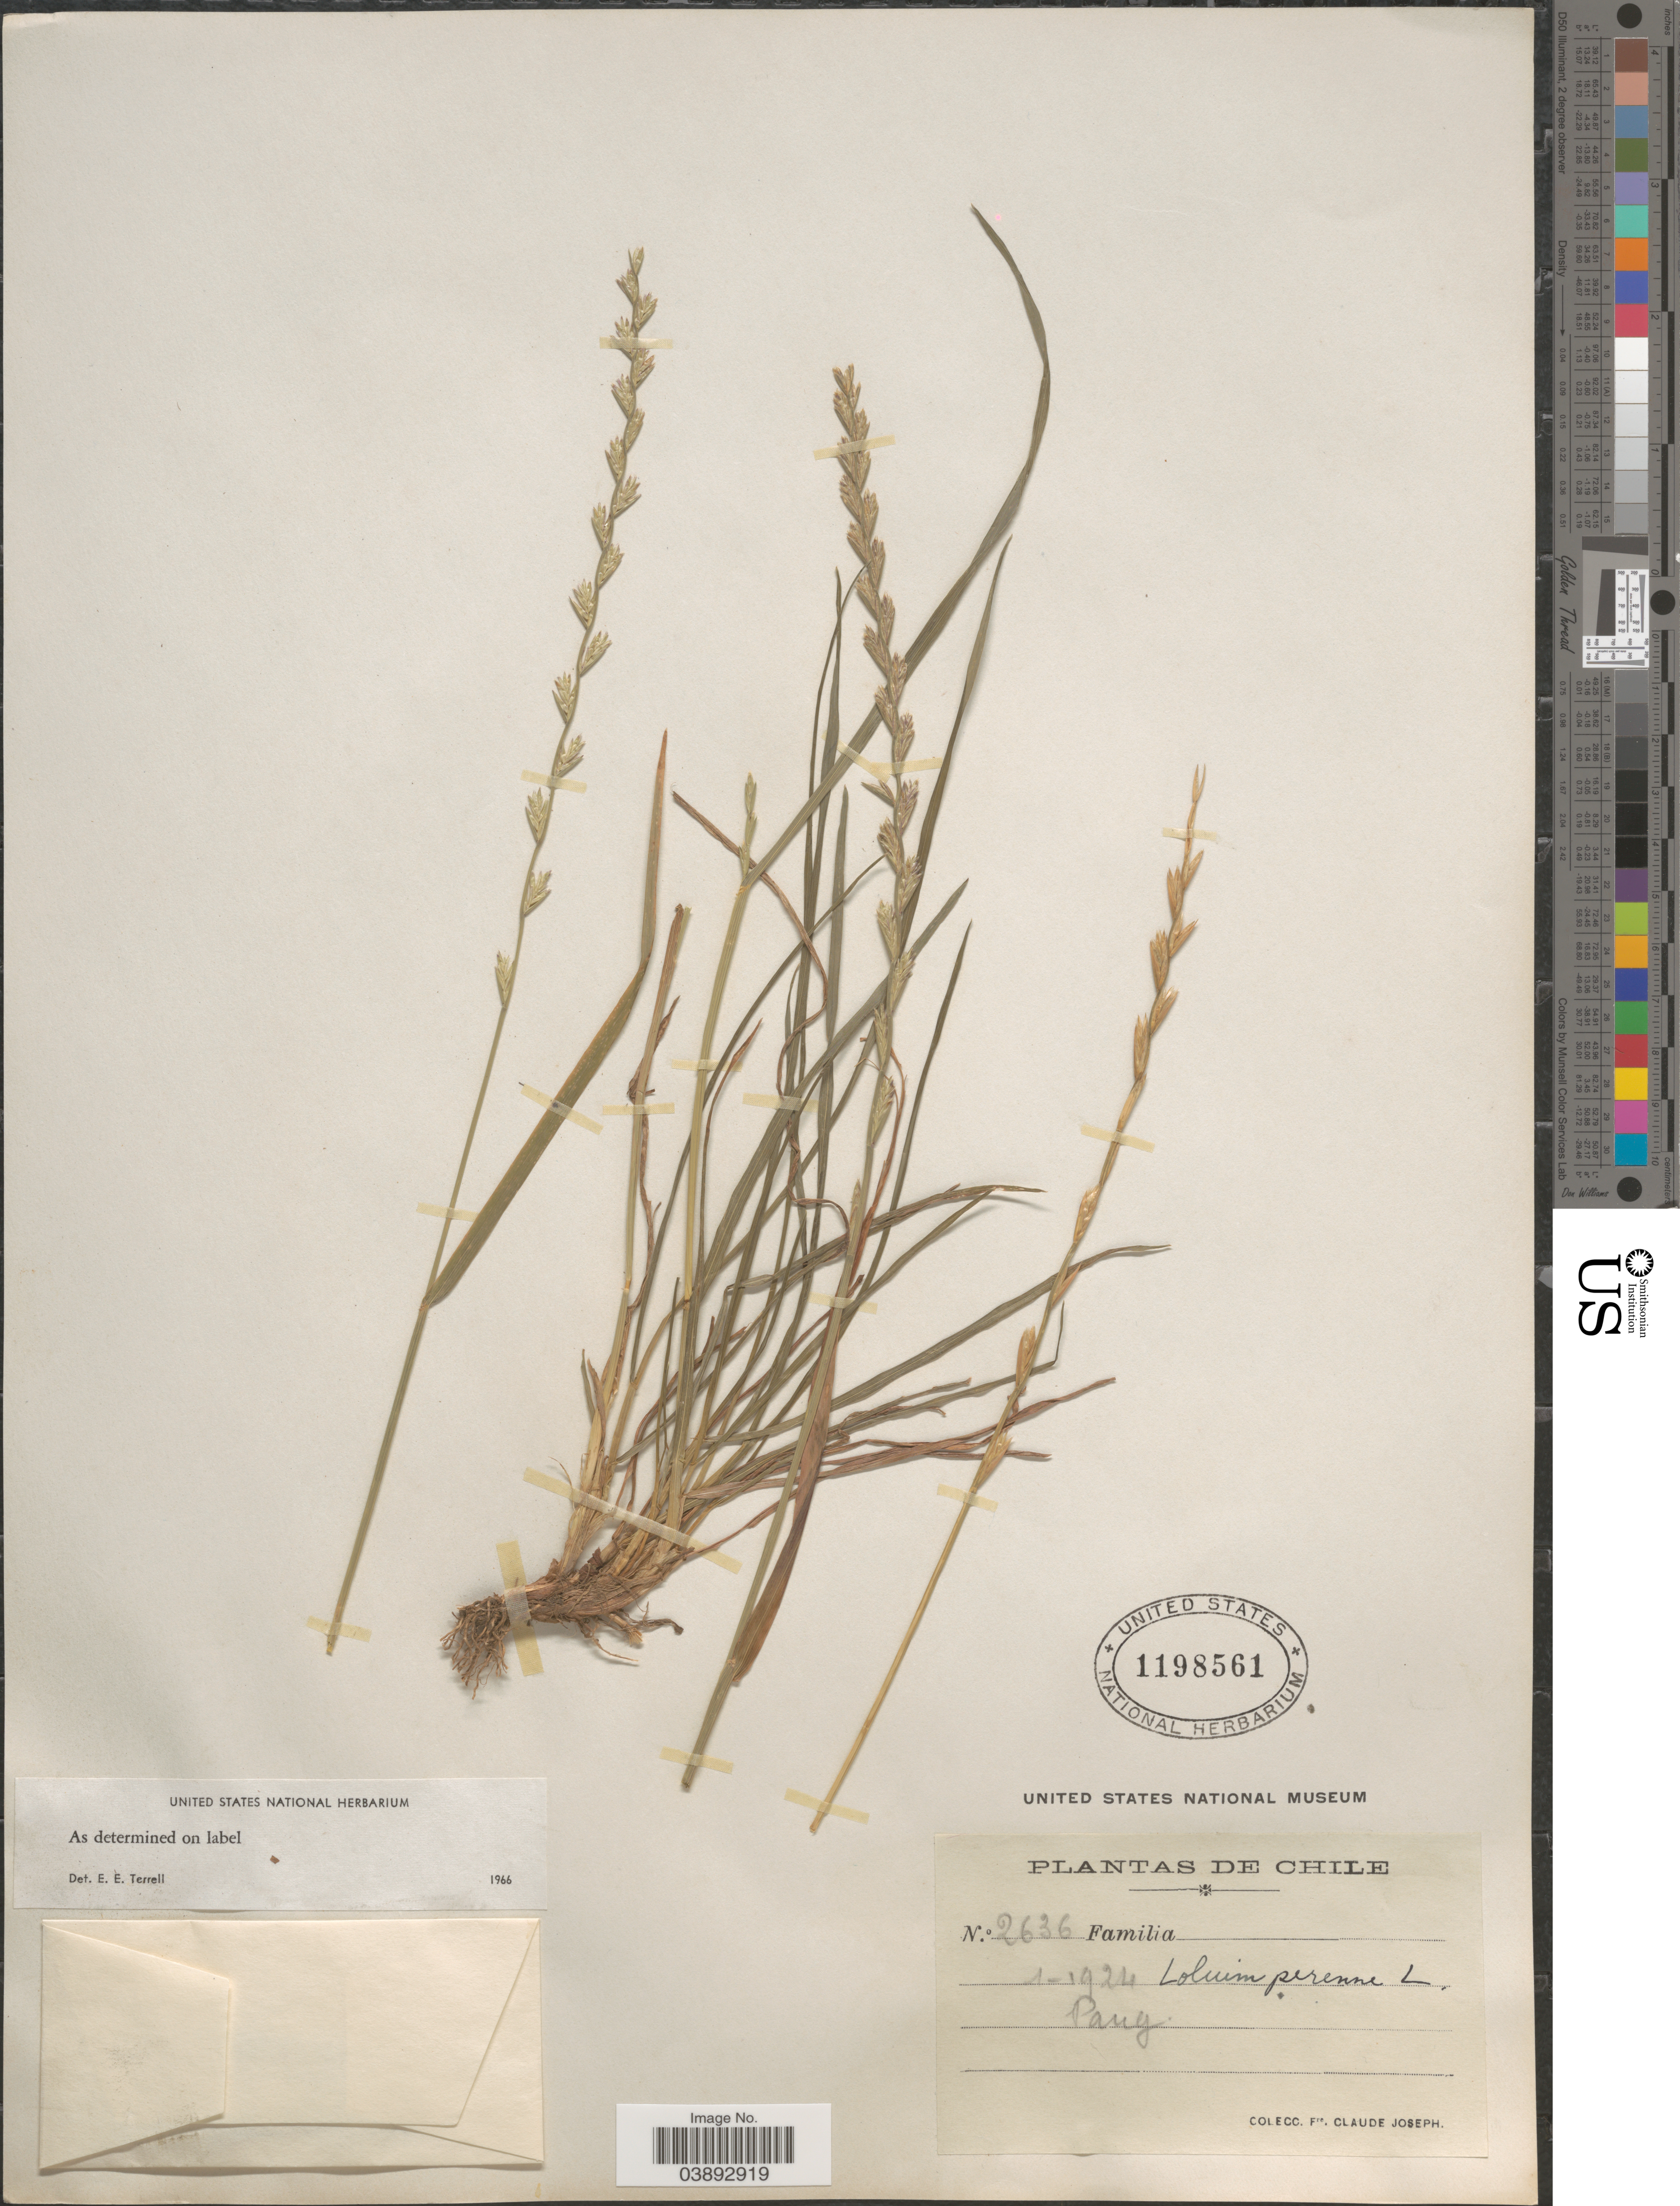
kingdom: Plantae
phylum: Tracheophyta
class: Liliopsida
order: Poales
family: Poaceae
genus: Lolium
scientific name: Lolium perenne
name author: L.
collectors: Bro. Claude-Joseph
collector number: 2636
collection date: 1924-01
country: Chile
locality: Pang.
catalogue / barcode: US 1198561